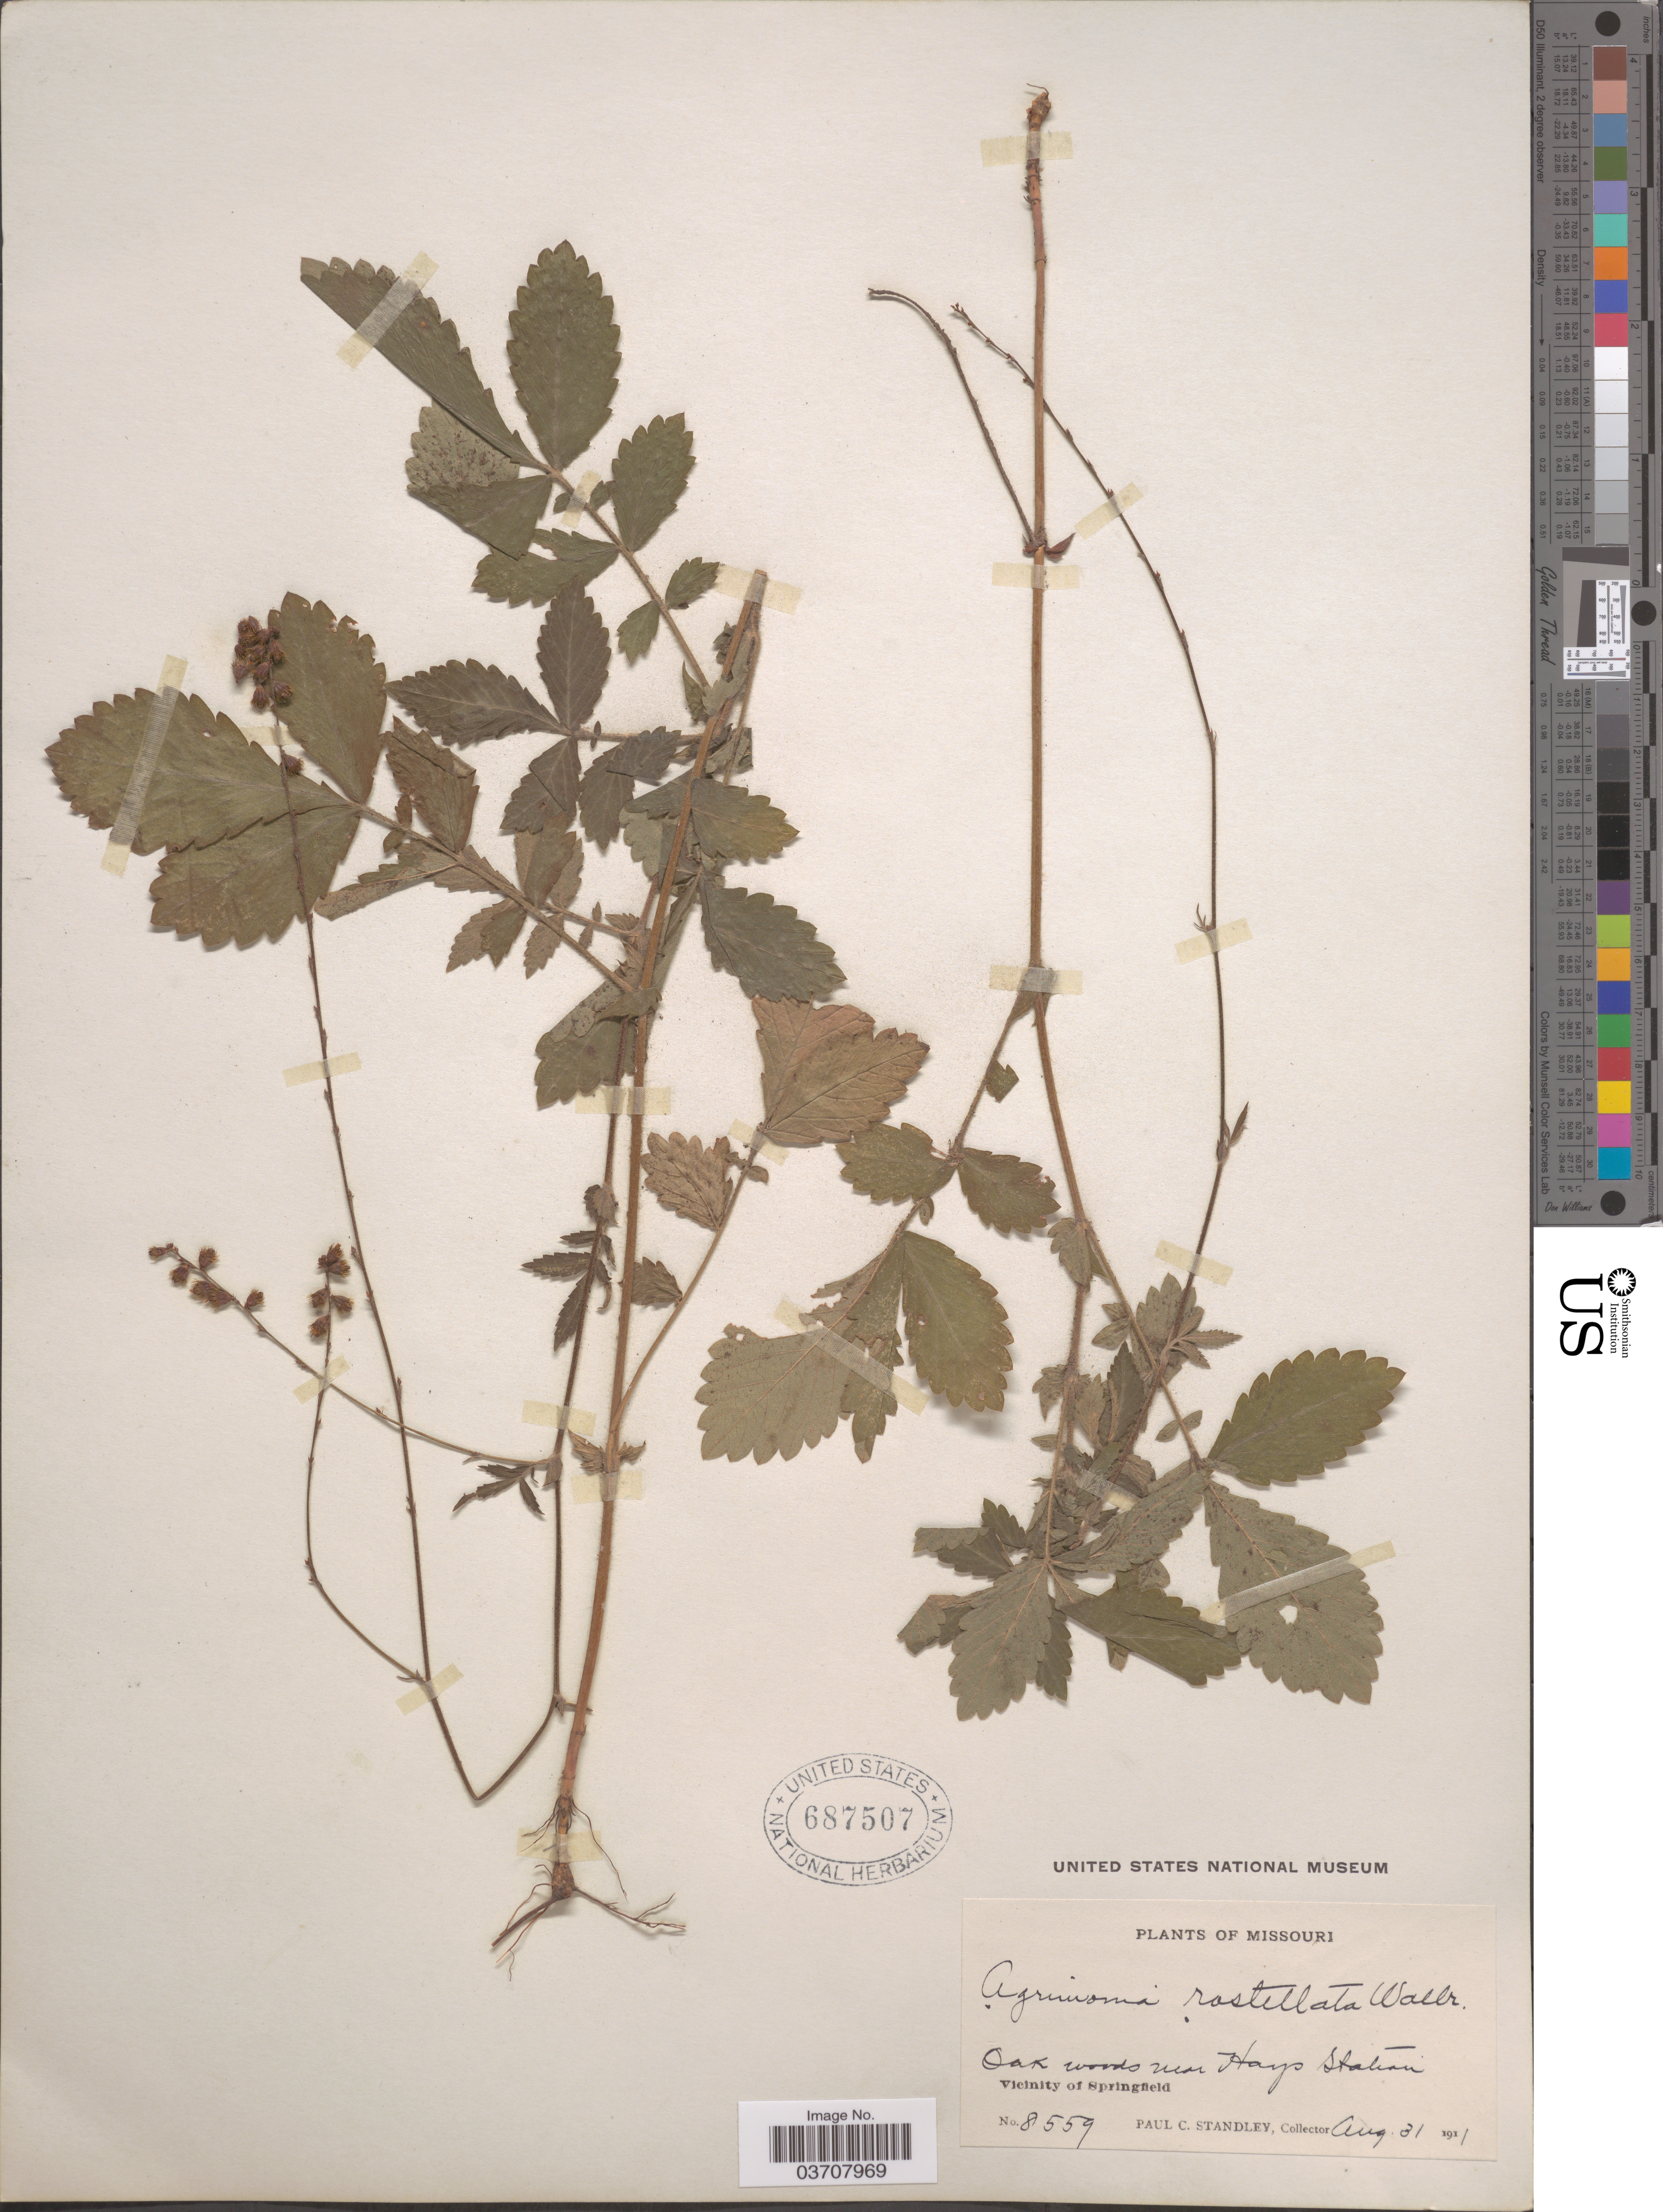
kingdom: Plantae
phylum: Tracheophyta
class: Magnoliopsida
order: Rosales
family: Rosaceae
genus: Agrimonia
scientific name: Agrimonia rostellata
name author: Wallr.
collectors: P. C. Standley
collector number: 8559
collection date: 1911-08-31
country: United States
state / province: Missouri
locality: Near Hays Station. Vicinity of Springfield.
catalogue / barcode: US 687507